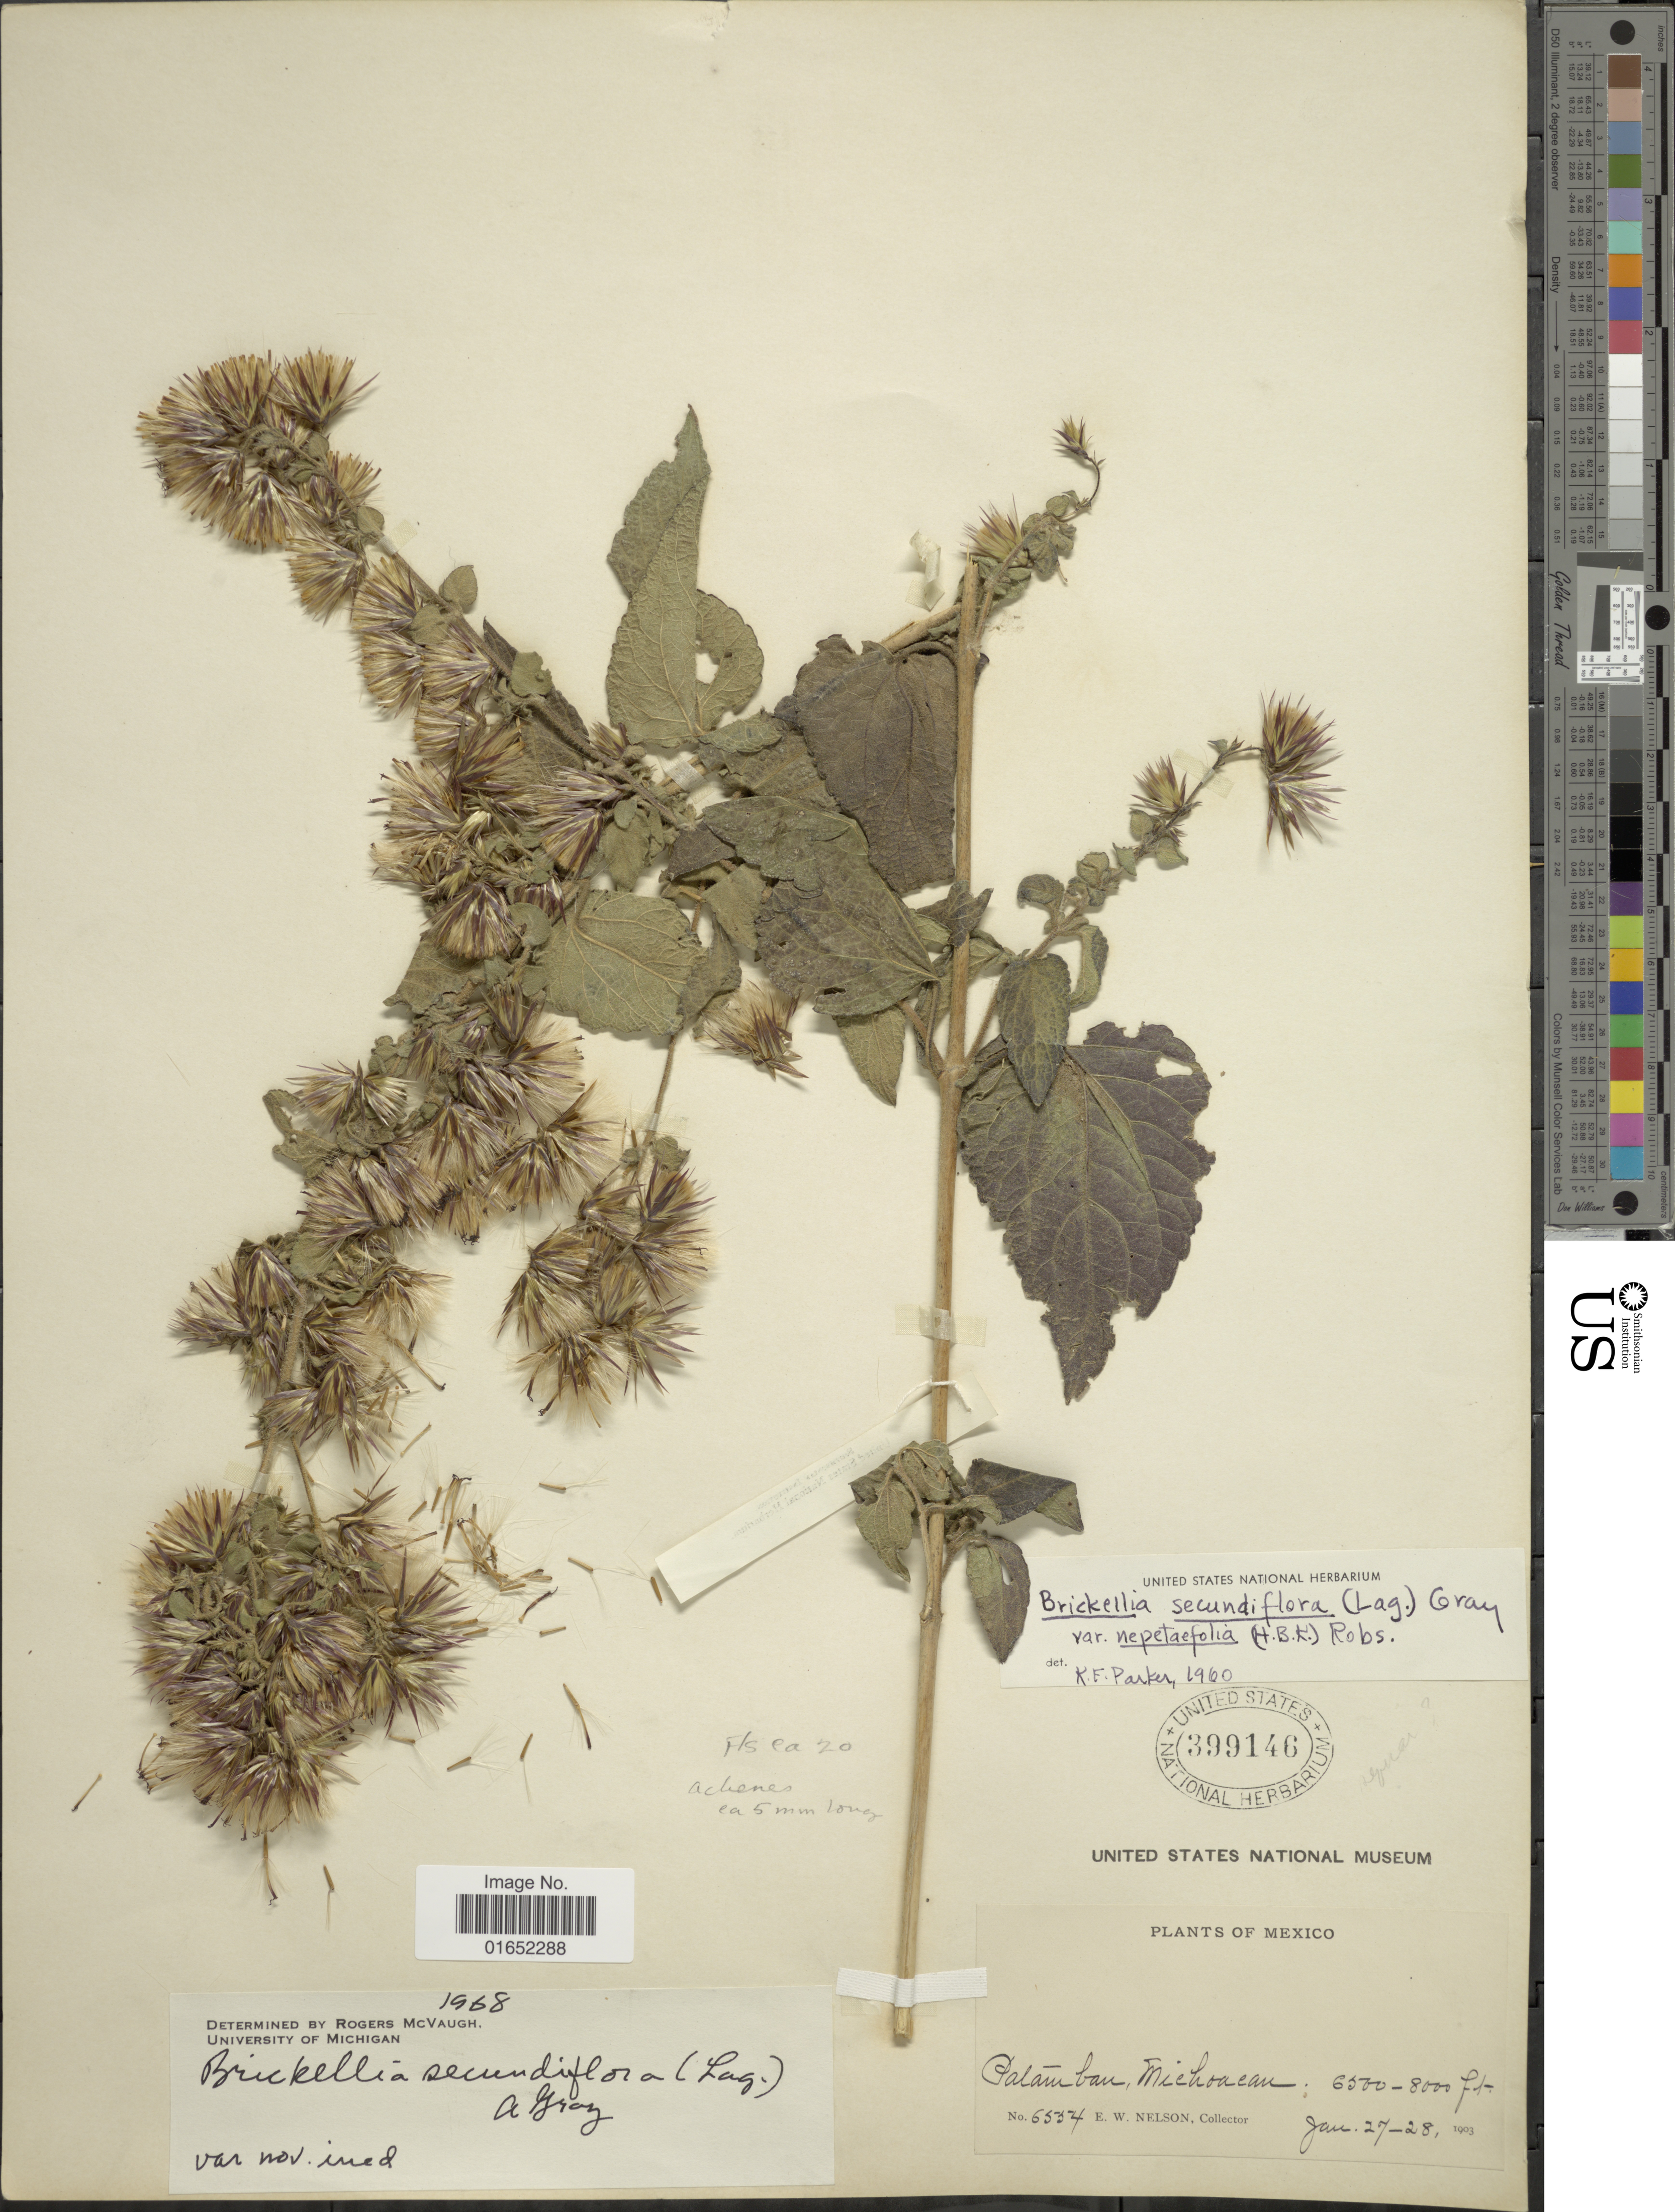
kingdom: Plantae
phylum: Tracheophyta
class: Magnoliopsida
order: Asterales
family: Asteraceae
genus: Brickellia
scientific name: Brickellia secundiflora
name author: (Lag.) A. Gray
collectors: E. W. Nelson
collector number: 6554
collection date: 1903-01-27/1903-01-28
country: Mexico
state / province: Michoacán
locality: Palamban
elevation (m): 1981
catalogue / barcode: US 399146